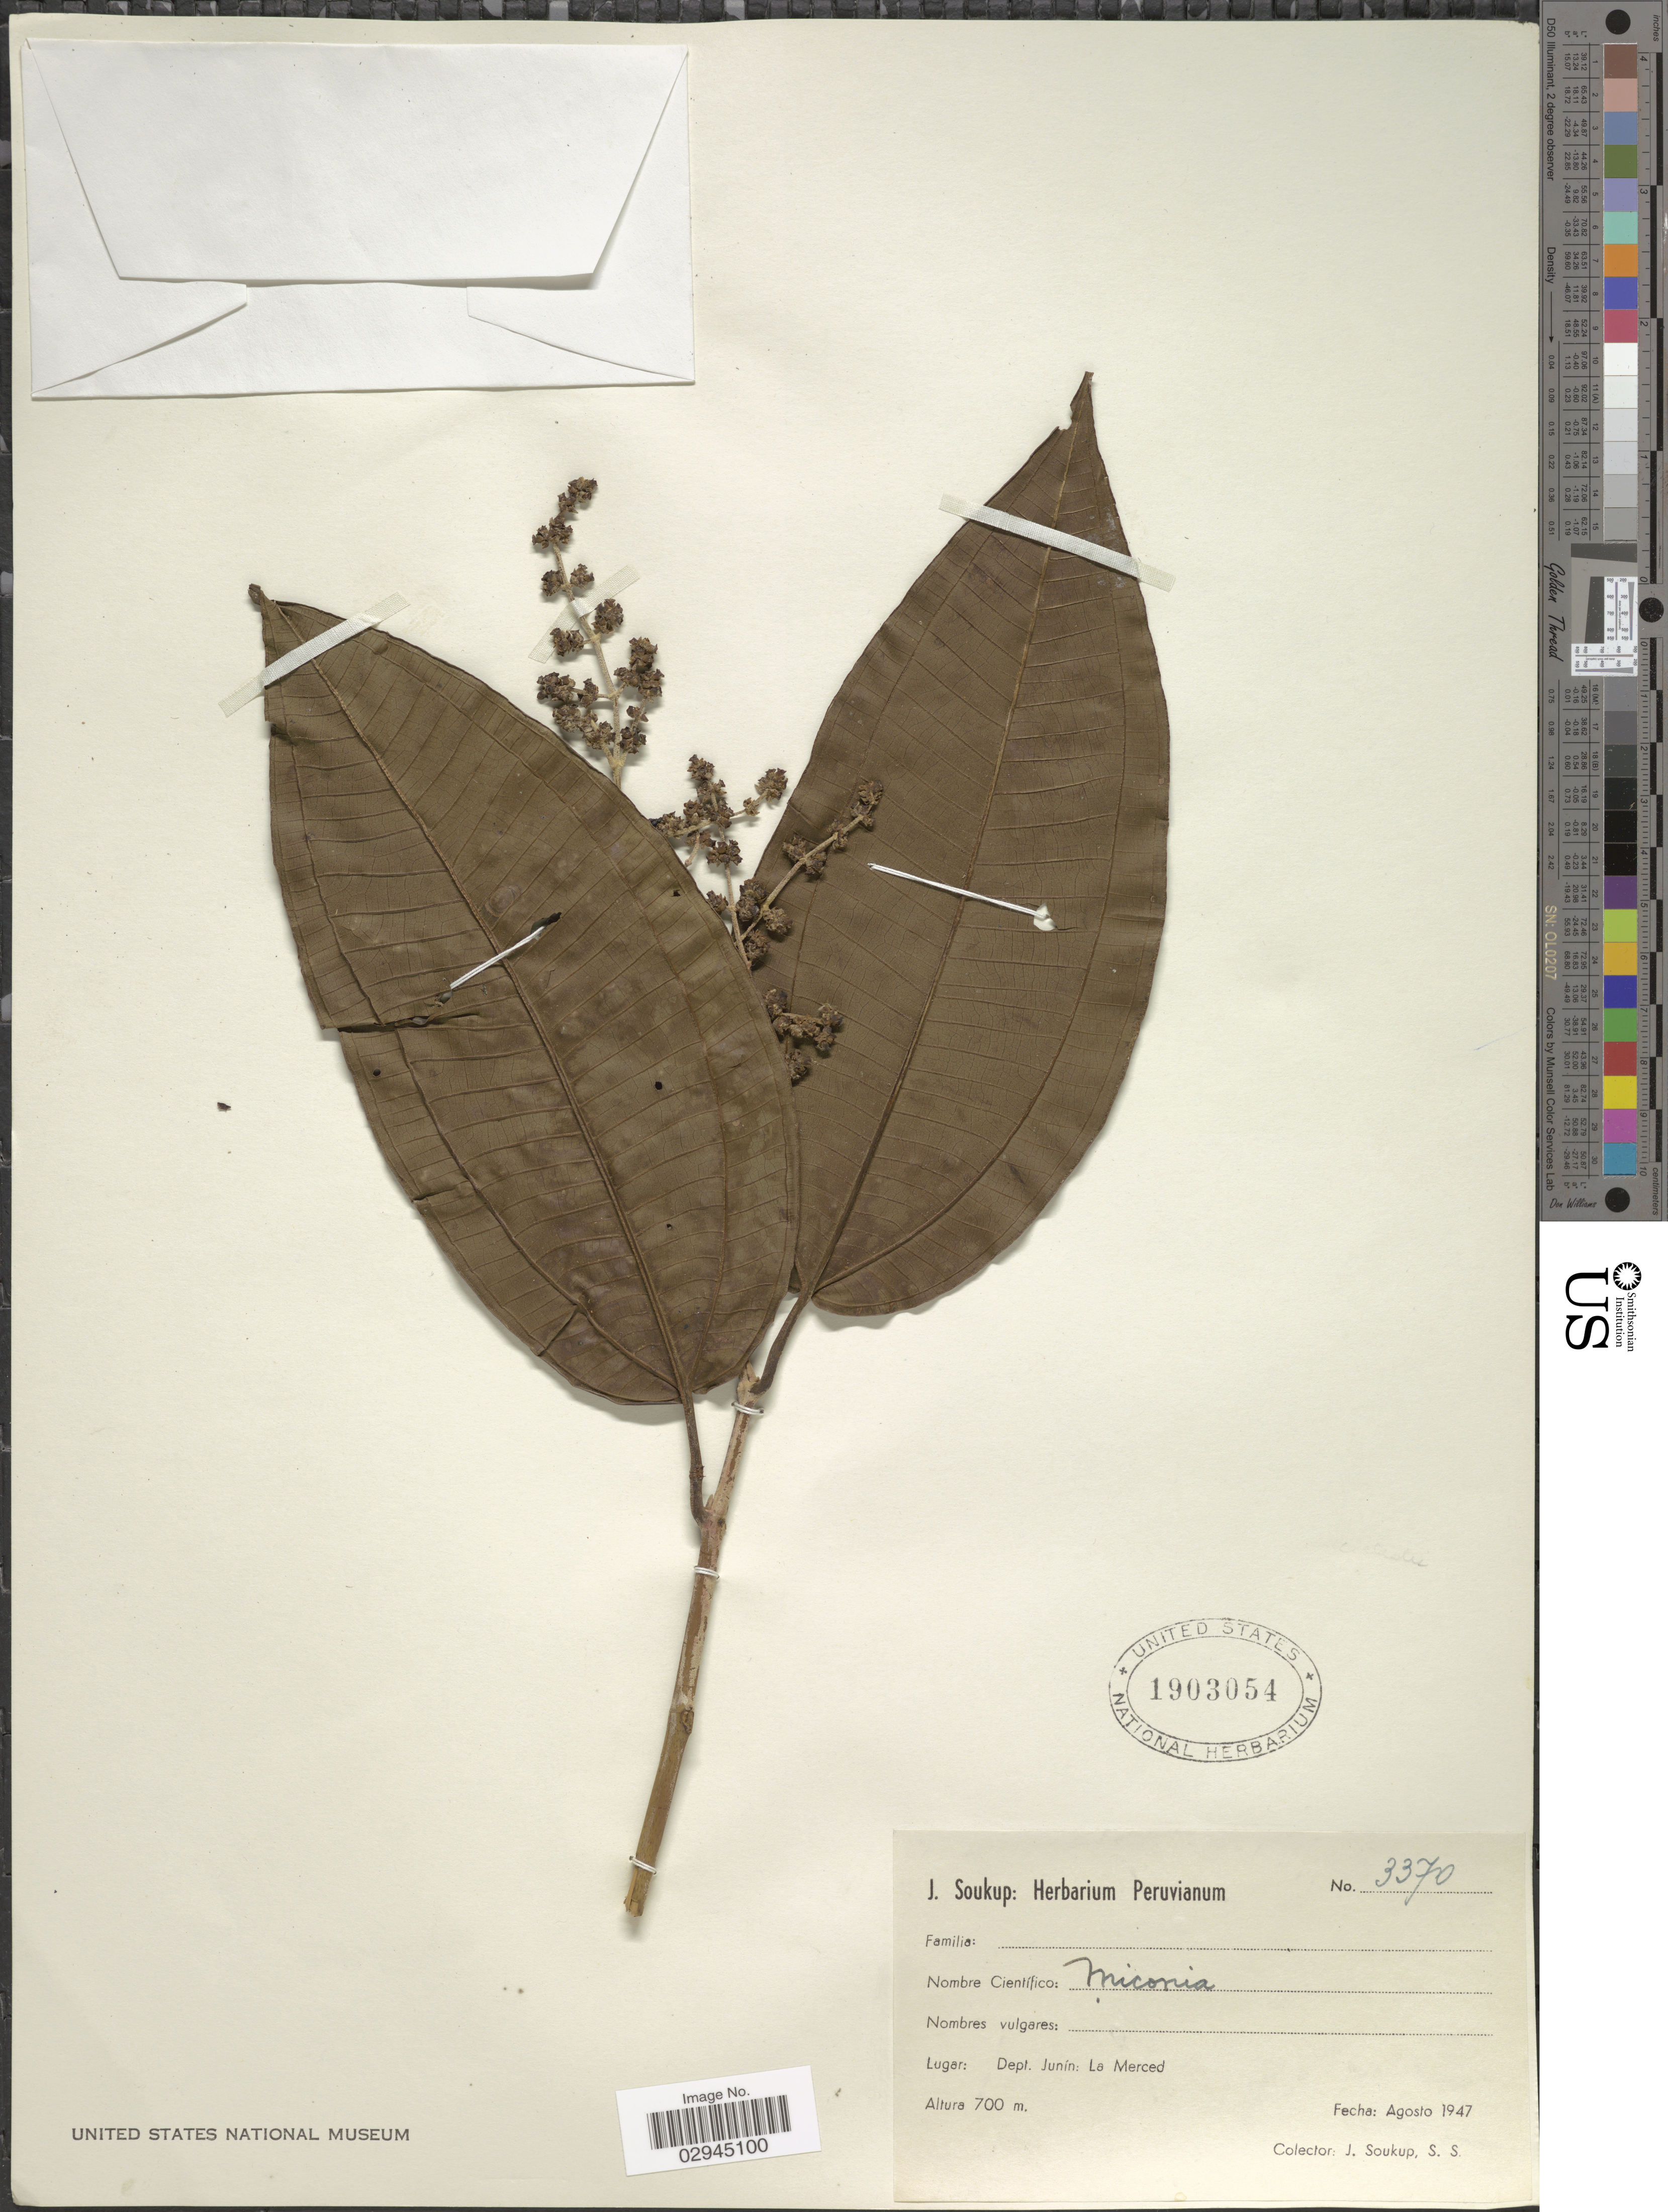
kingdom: Plantae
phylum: Tracheophyta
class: Magnoliopsida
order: Myrtales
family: Melastomataceae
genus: Miconia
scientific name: Miconia sp.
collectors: J. Soukup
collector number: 3370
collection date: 1947-08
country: Peru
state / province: Junín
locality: Dept. Junín: La Merced.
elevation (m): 700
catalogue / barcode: US 1903054